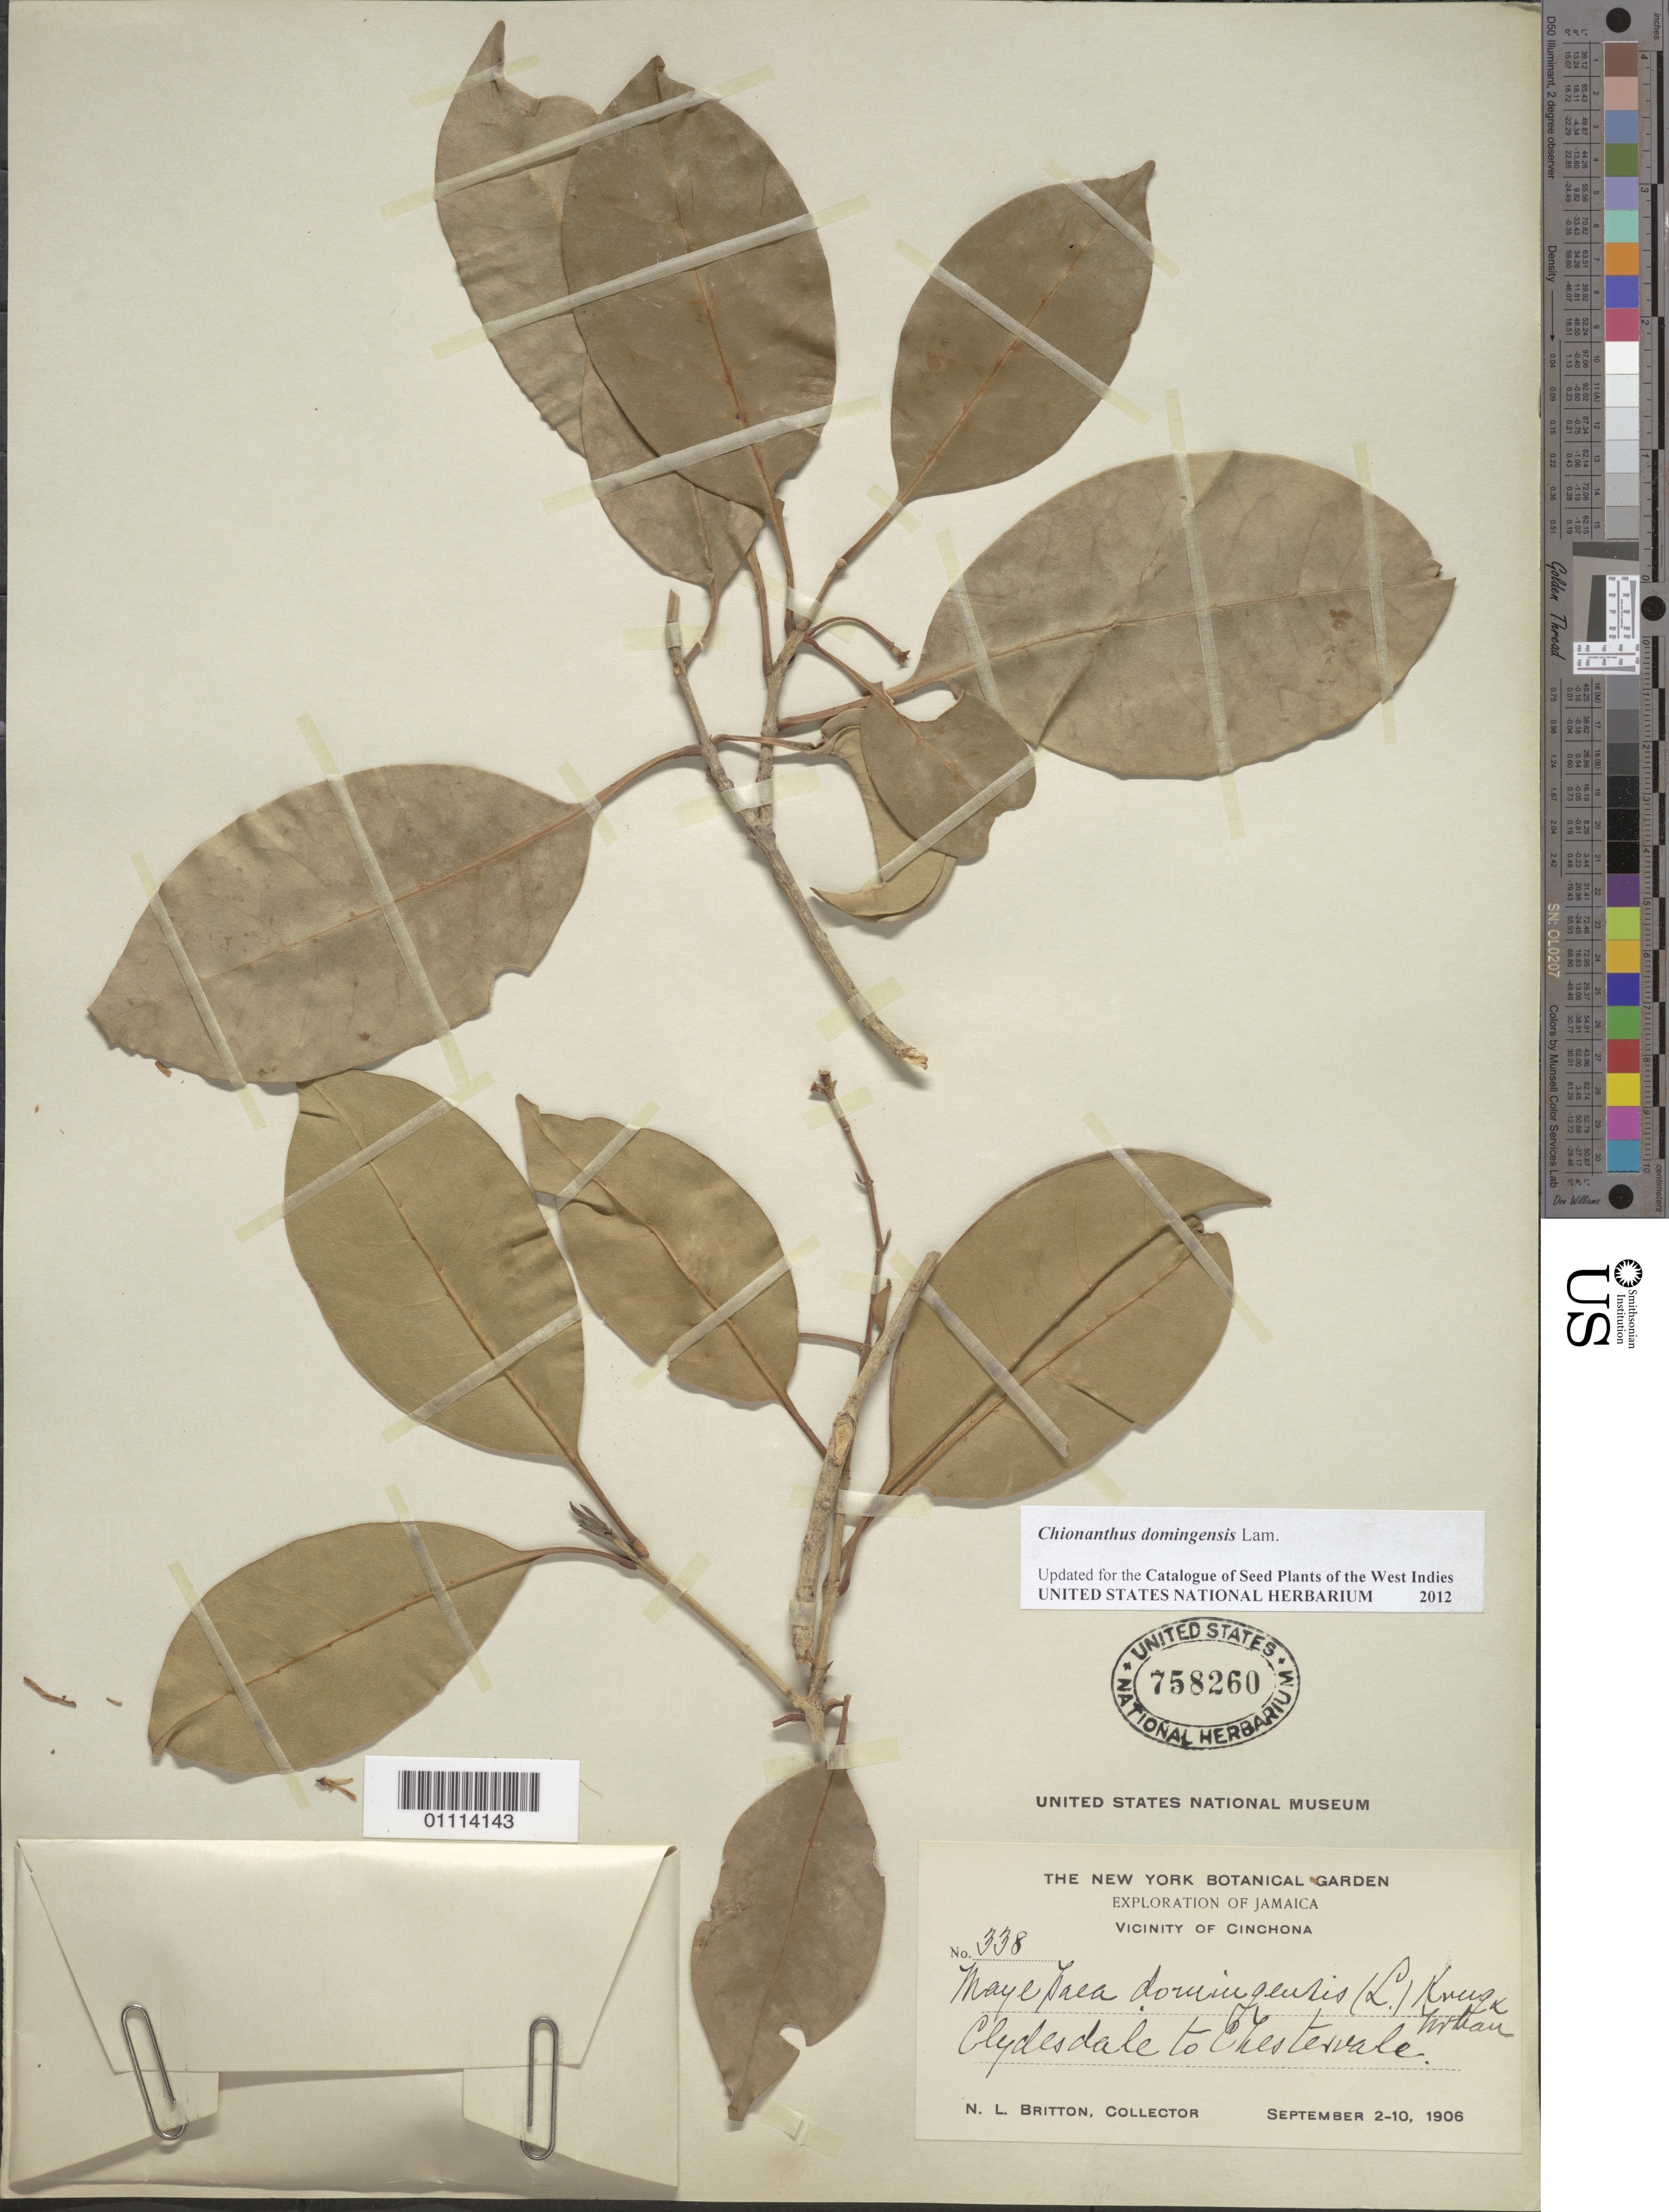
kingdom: Plantae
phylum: Tracheophyta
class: Magnoliopsida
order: Lamiales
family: Oleaceae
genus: Linociera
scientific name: Linociera domingensis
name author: (Lam.) Knobl.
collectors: N. Britton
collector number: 338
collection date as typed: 02 Sep 1906 to 10 Sep 1906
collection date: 1906-09-02/1906-09-10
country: Jamaica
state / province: Saint Andrew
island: Jamaica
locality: Clydesdale to Chesterdale, Vicinity of Cinchona.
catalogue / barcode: US 758260